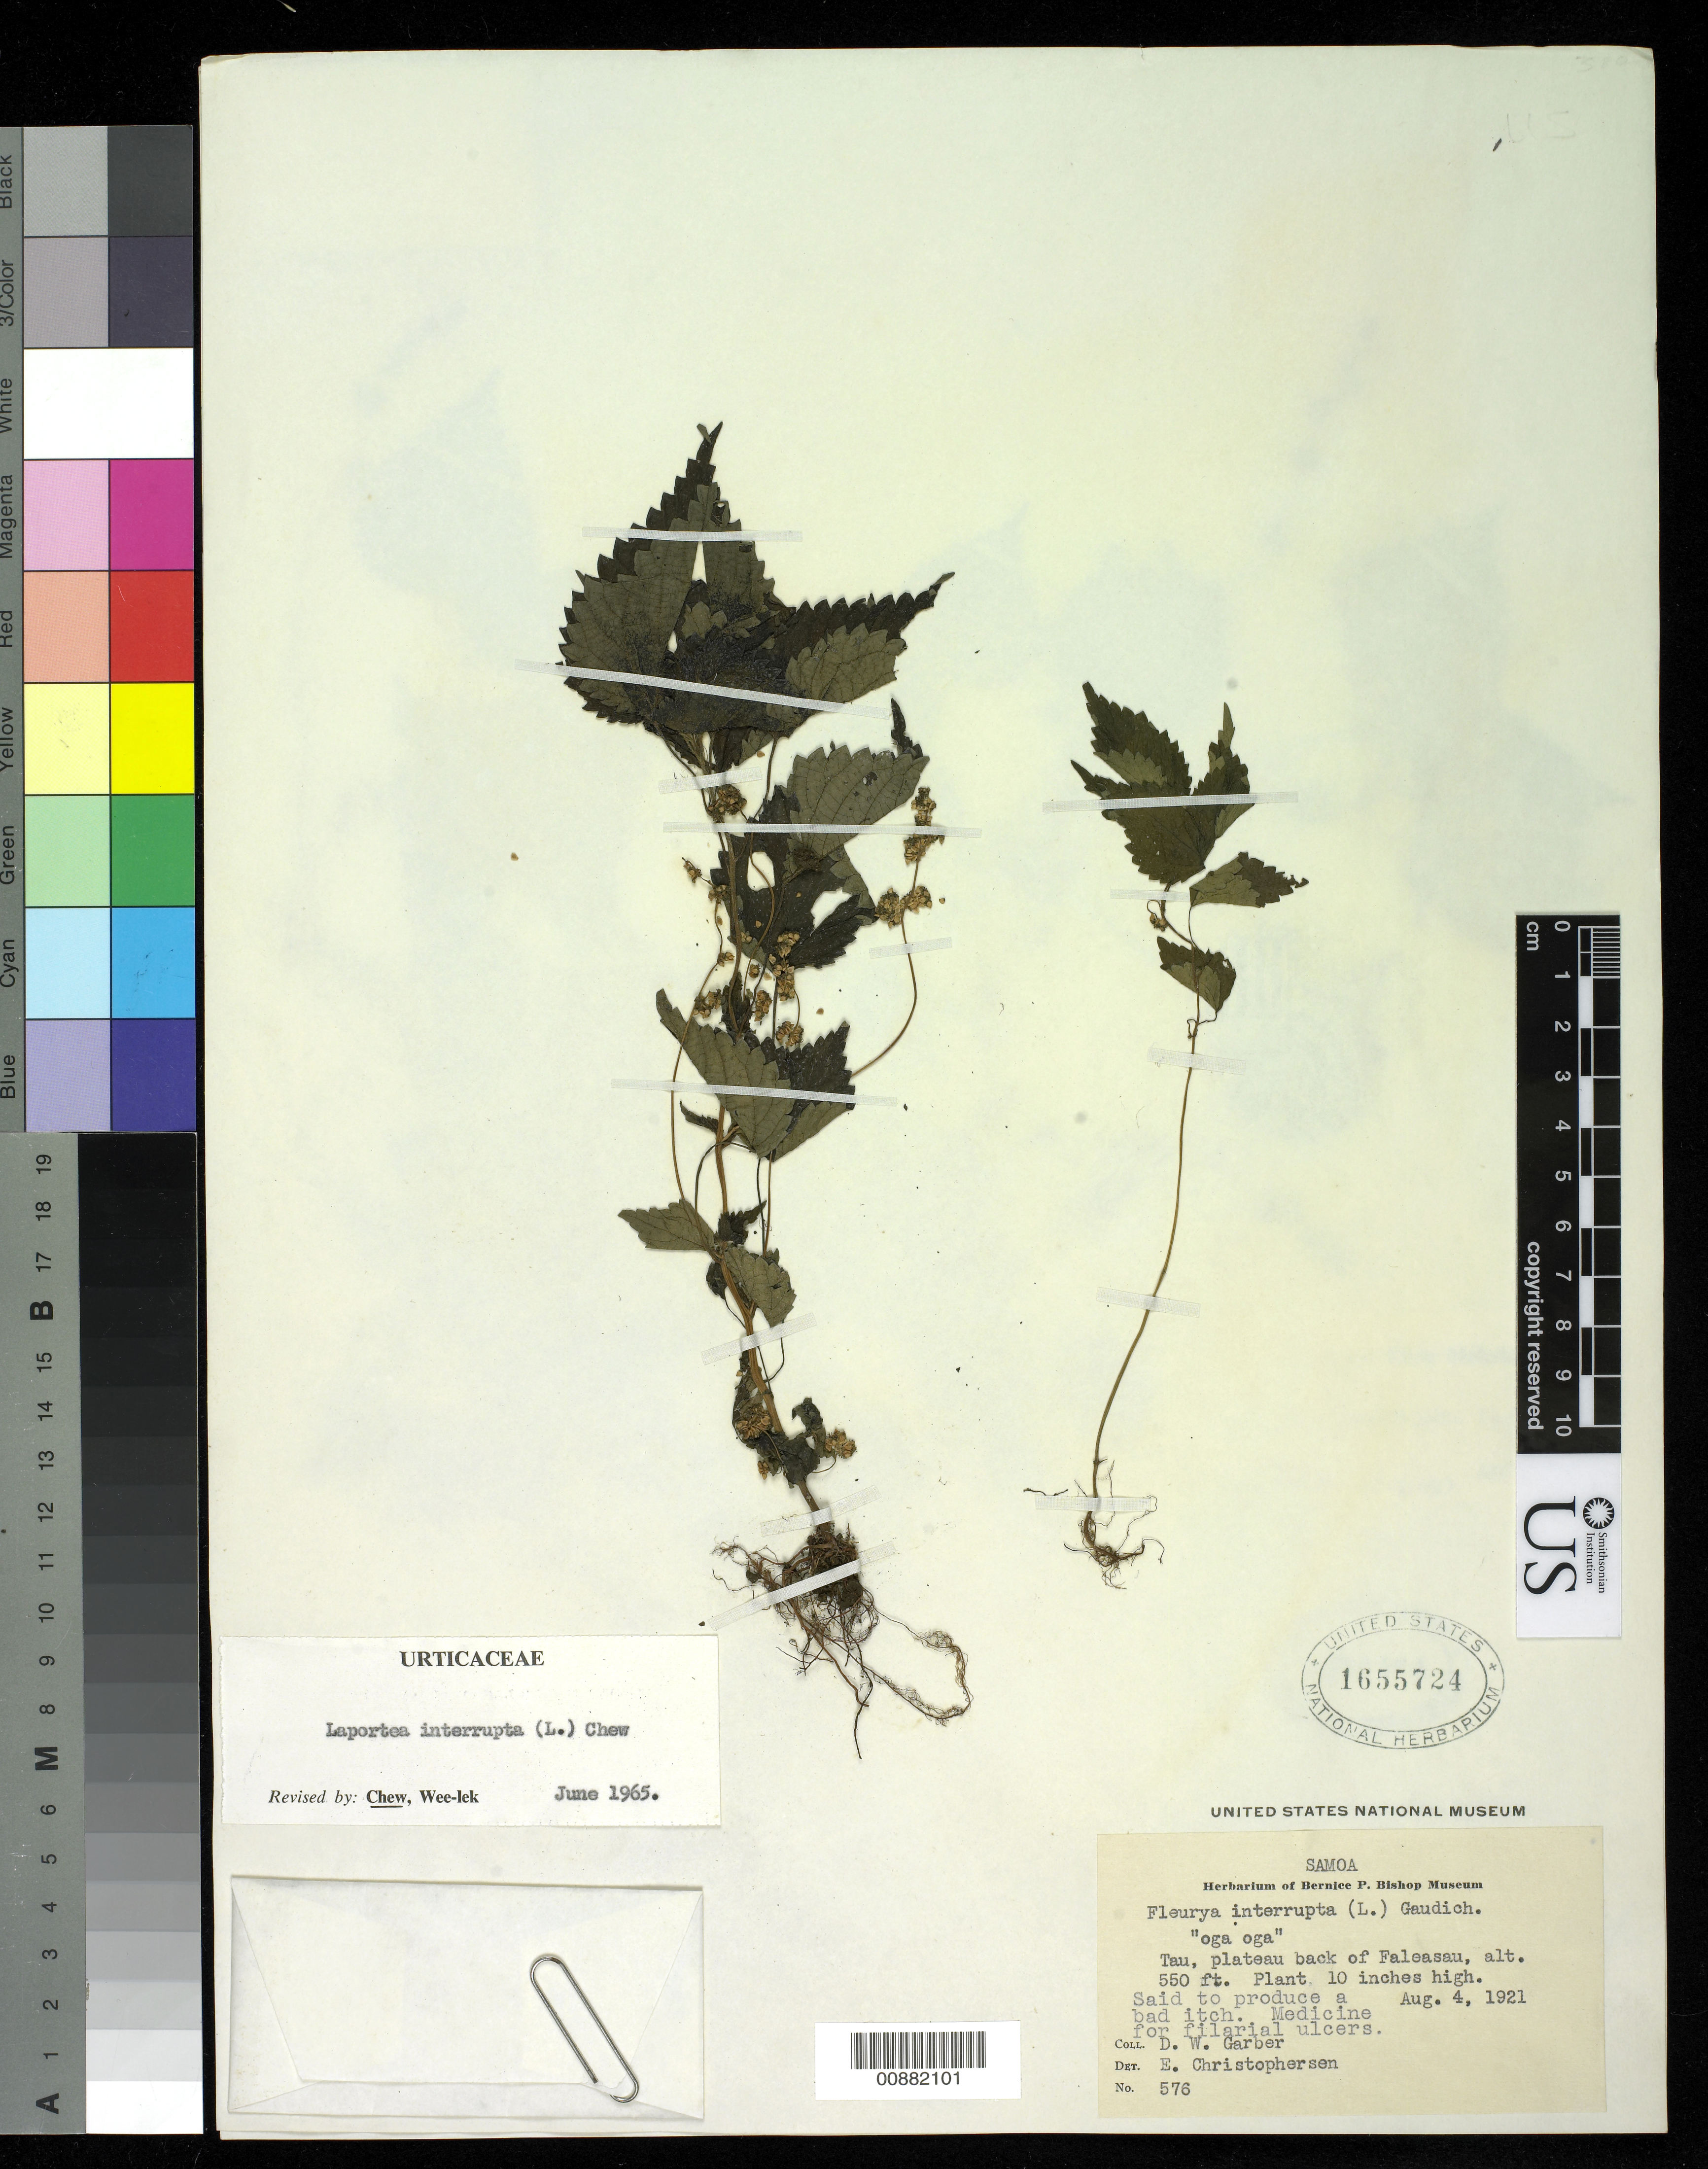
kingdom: Plantae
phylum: Tracheophyta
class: Magnoliopsida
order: Rosales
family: Urticaceae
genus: Laportea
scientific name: Laportea interrupta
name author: (L.) Chew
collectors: D. W. Garber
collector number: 576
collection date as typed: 04 Aug 1921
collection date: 1921-08-04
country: American Samoa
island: Ta'u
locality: Tau, plateau back of Faleasau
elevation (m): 168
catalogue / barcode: US 1655724